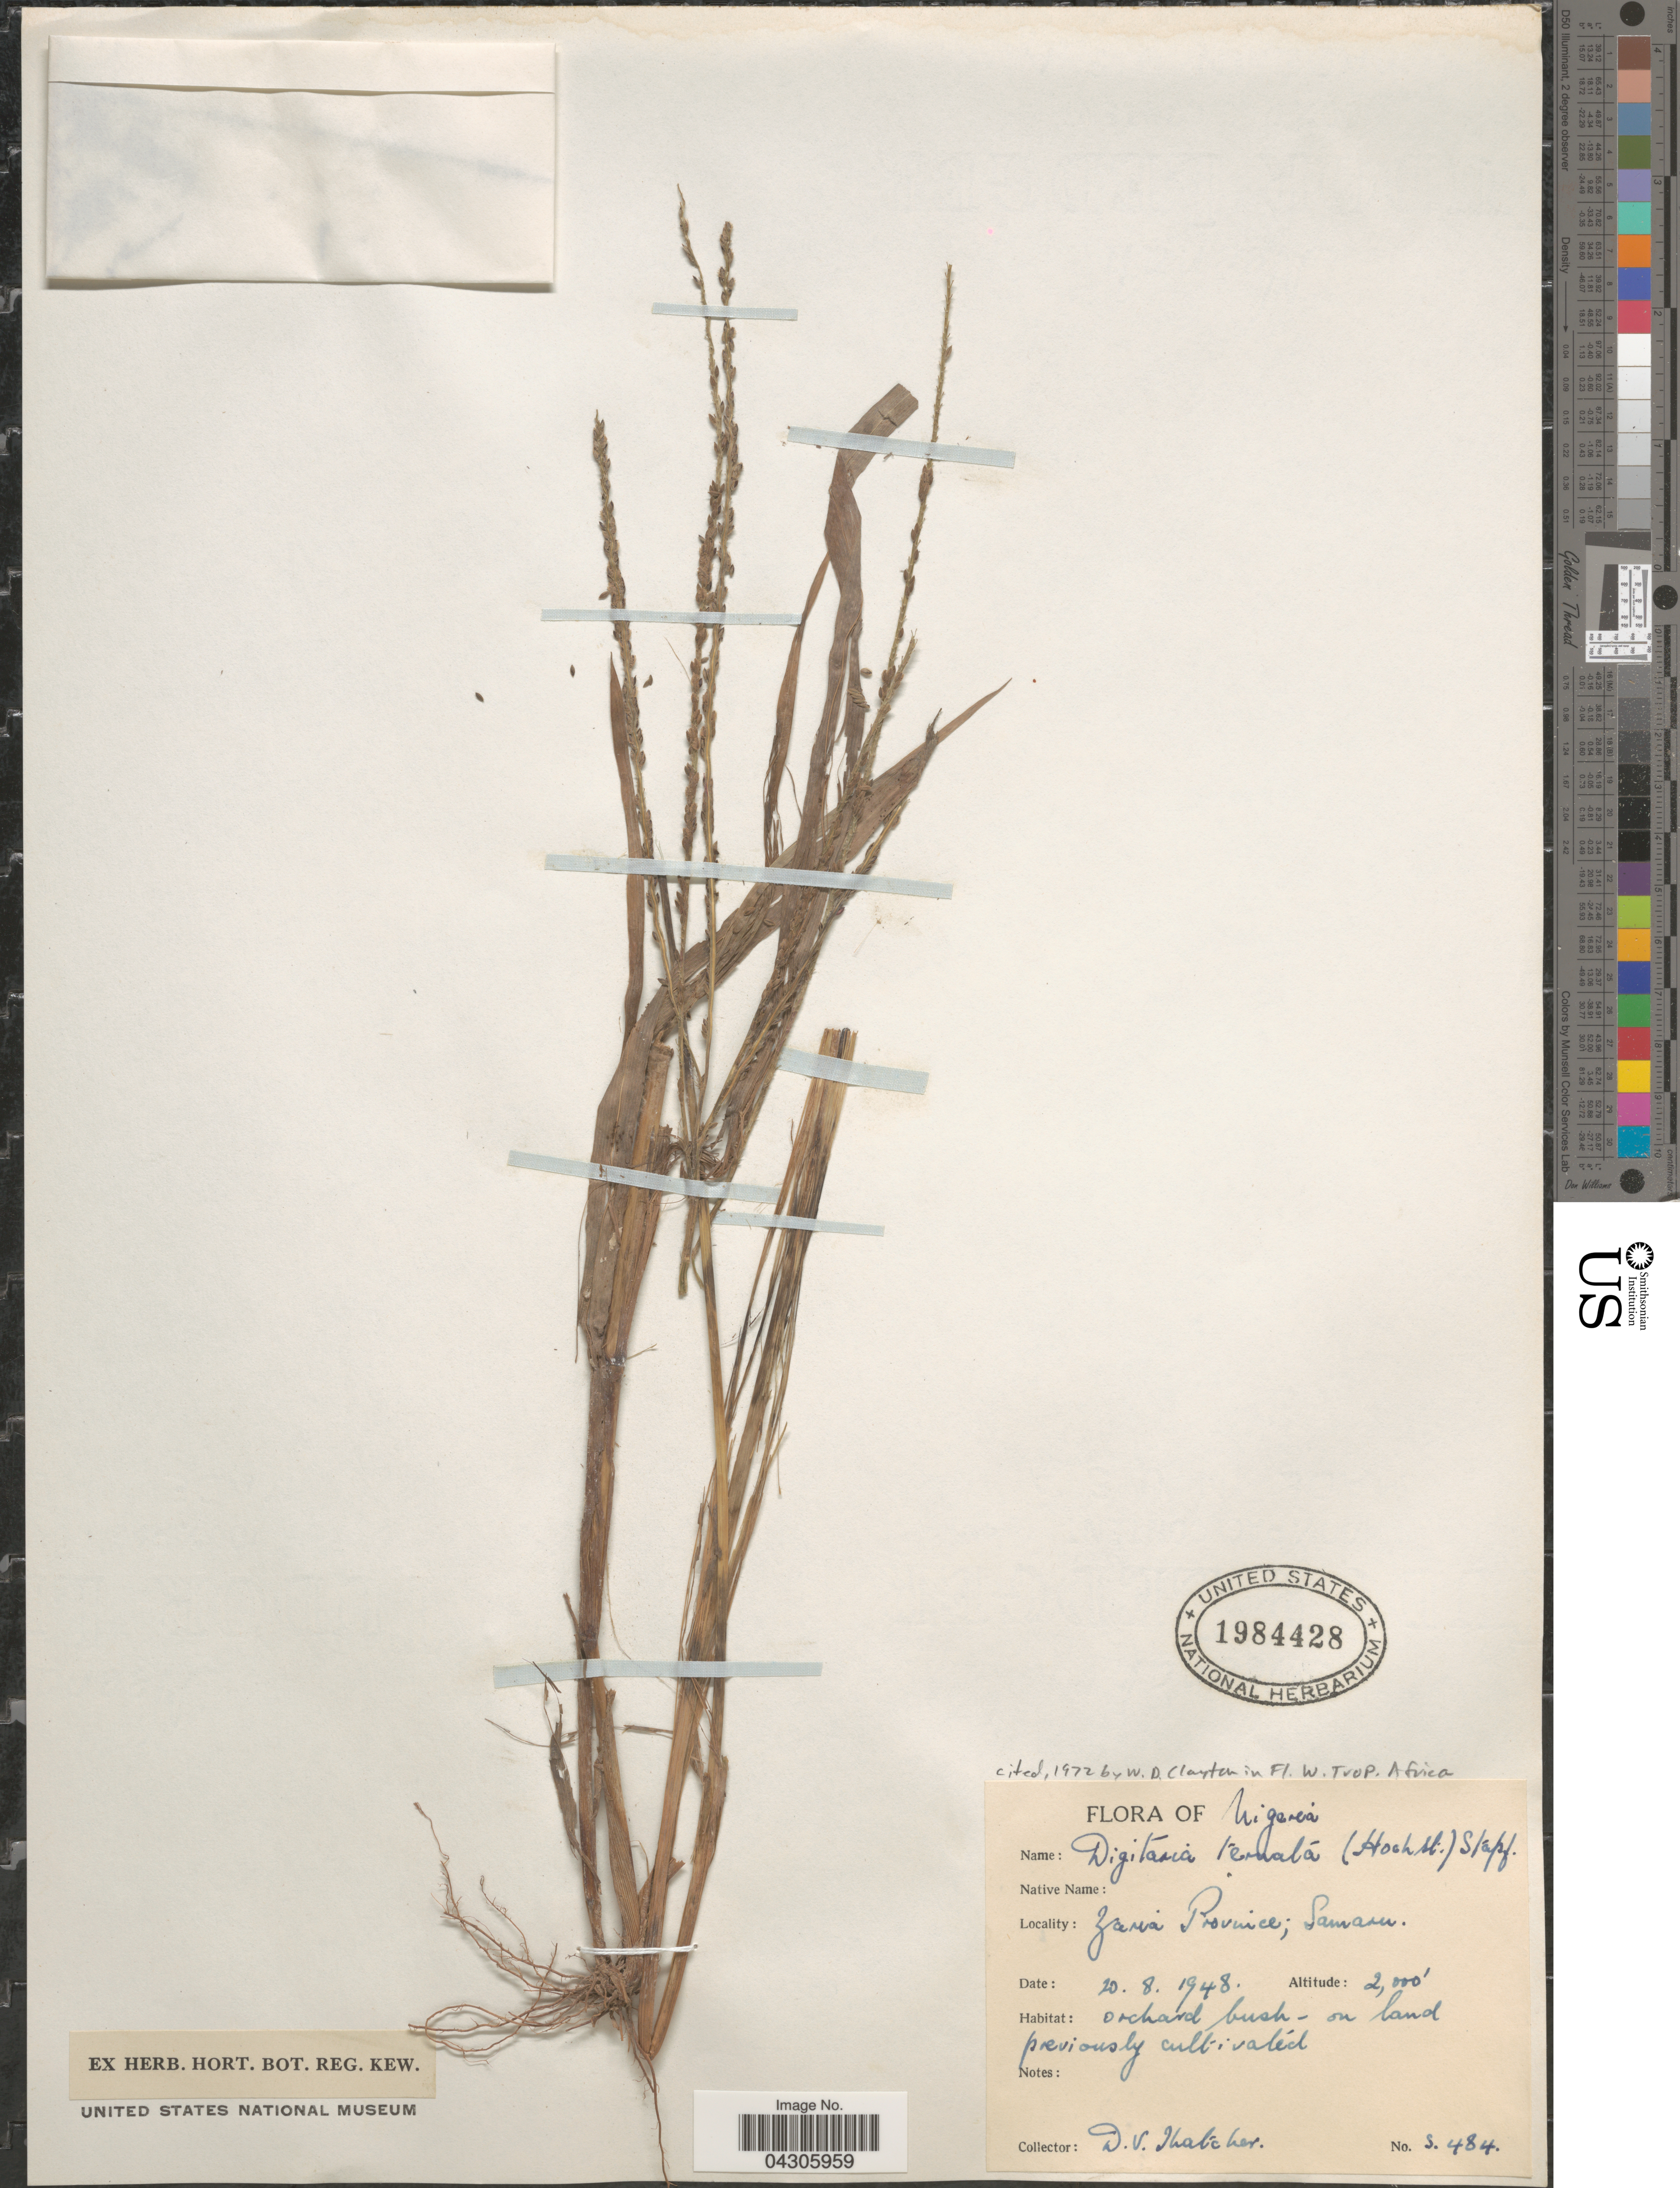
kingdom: Plantae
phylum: Tracheophyta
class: Liliopsida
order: Poales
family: Poaceae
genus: Digitaria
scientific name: Digitaria ternata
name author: (Hochr. ex A. Rich.) Stapf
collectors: D. Thatcher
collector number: S.484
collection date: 1948-08-20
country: Nigeria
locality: Zara Province; Samaru.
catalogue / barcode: US 1984428